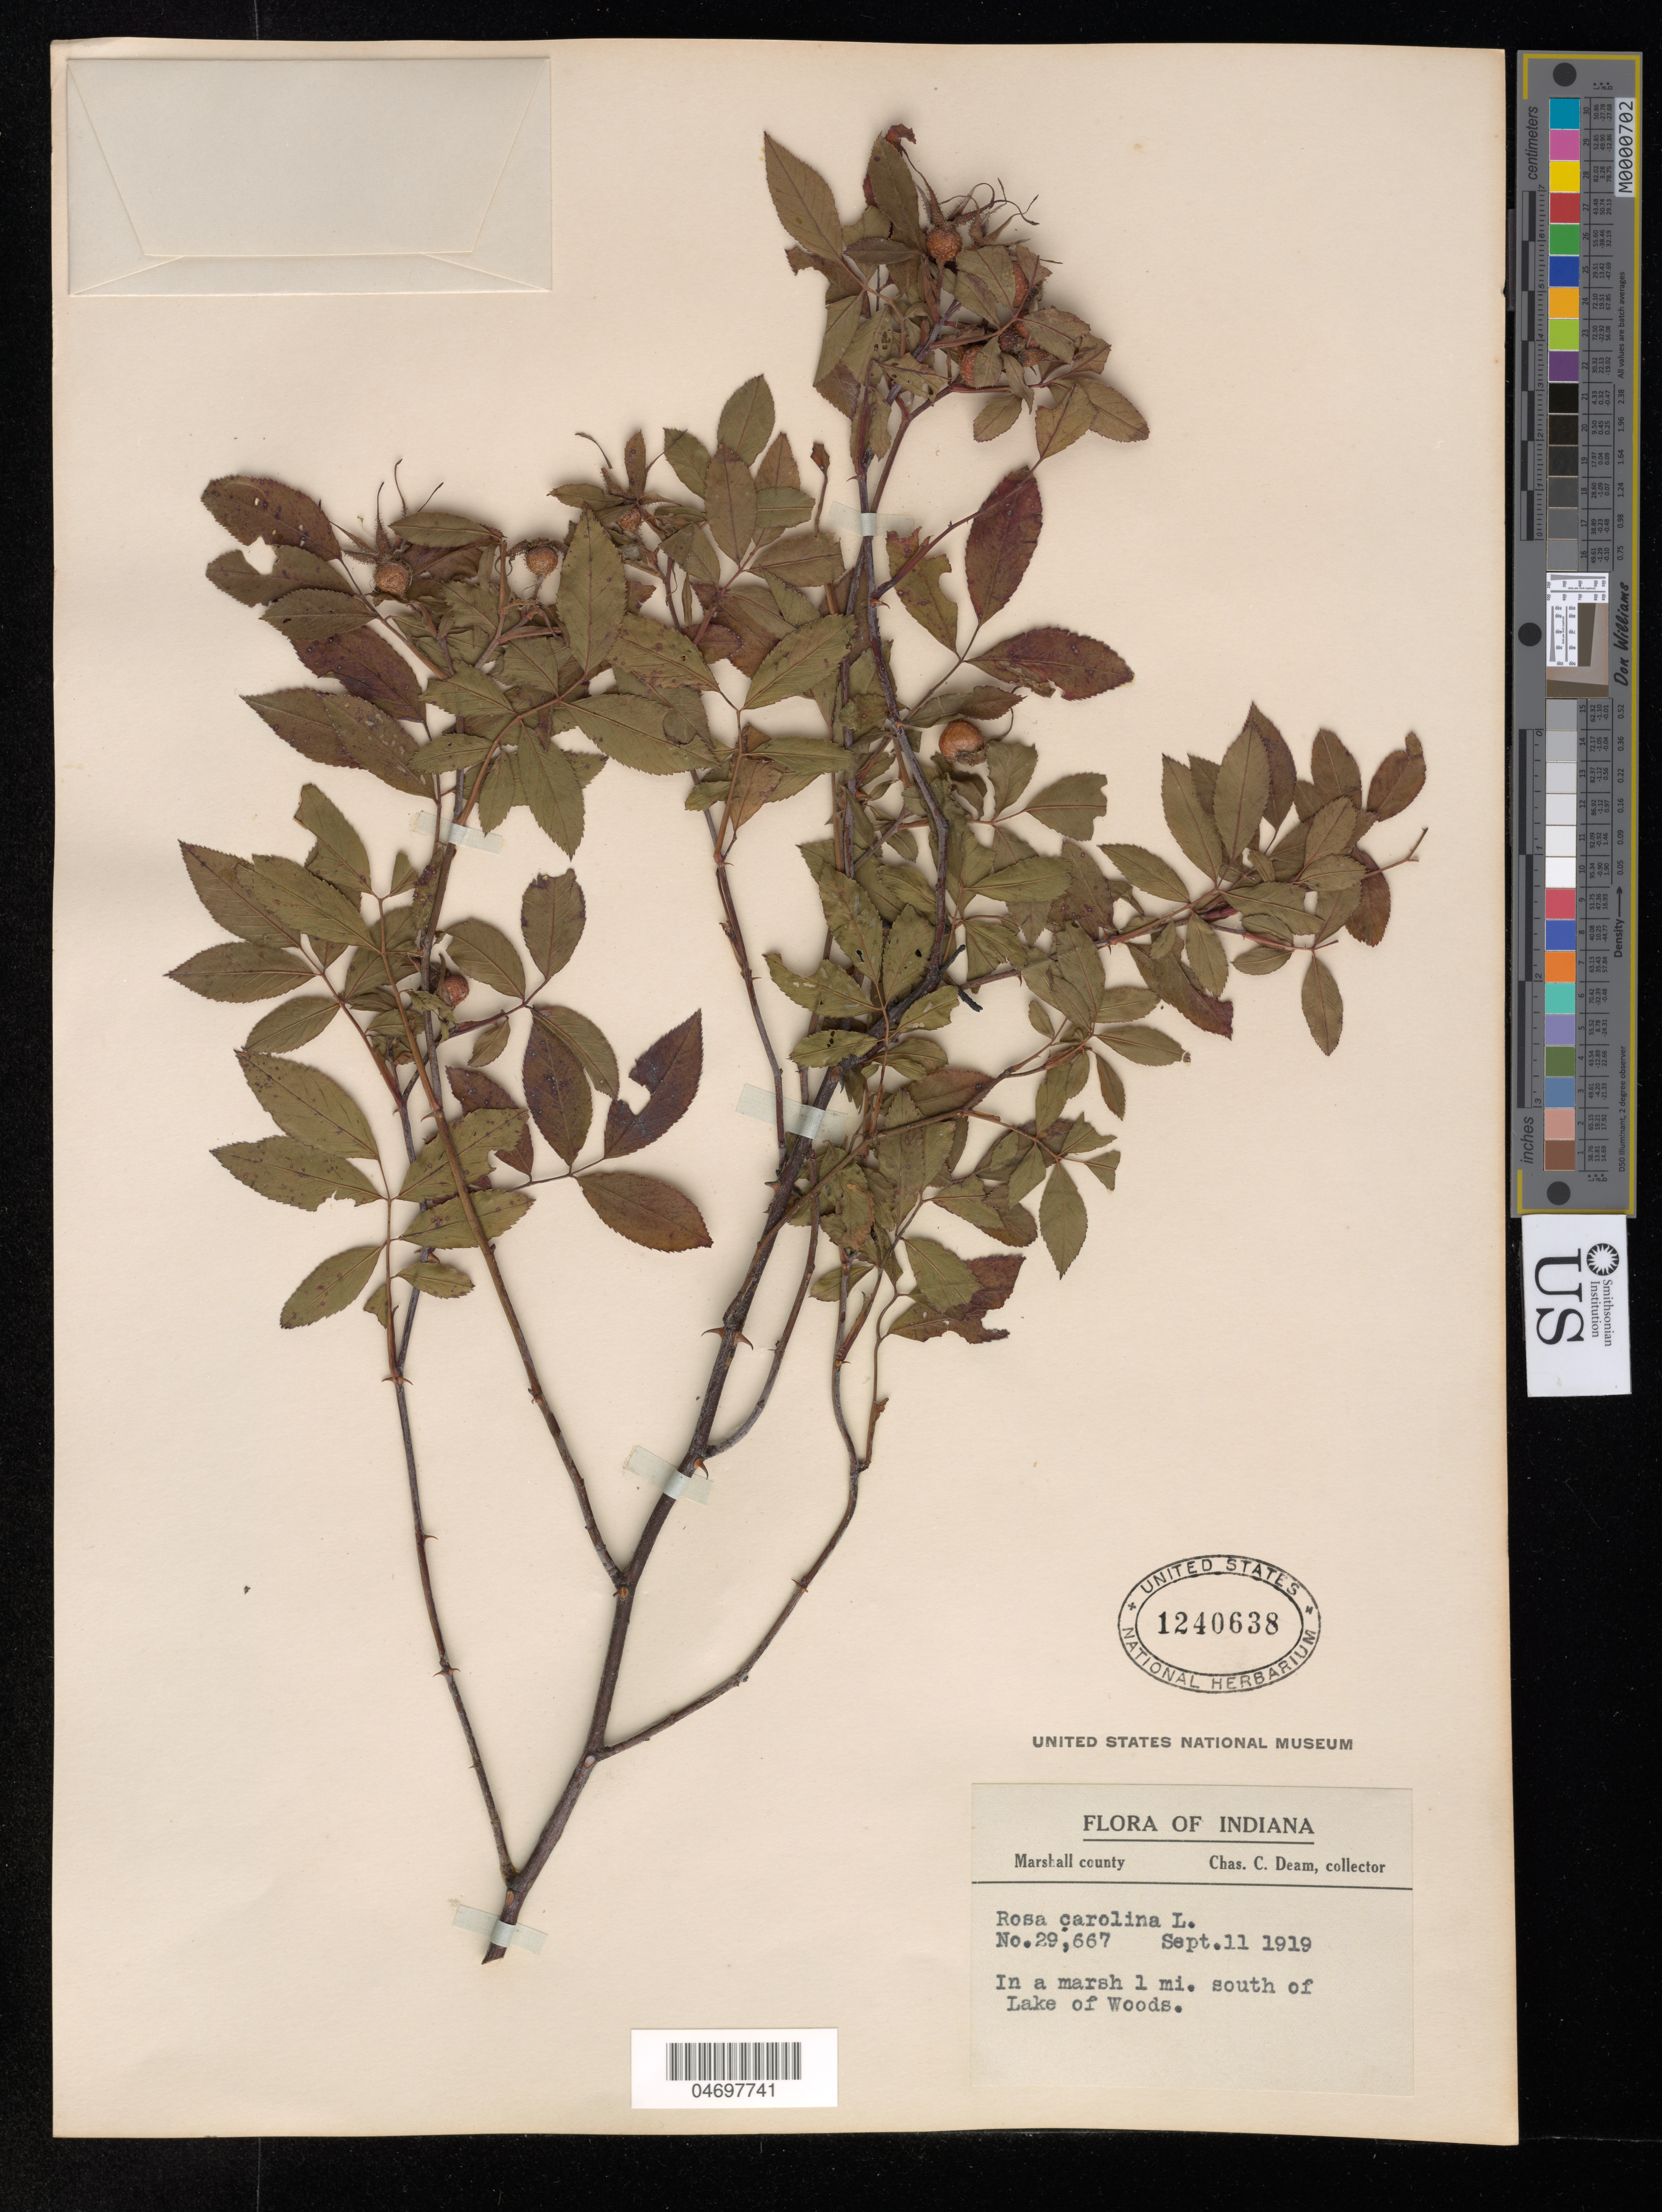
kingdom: Plantae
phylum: Tracheophyta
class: Magnoliopsida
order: Rosales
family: Rosaceae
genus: Rosa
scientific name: Rosa carolina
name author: L.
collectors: C. C. Deam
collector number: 29667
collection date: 1919-09-11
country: United States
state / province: Indiana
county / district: Marshall Co.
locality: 1 mile S of Lake of Woods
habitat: In a marsh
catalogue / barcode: US 1240638